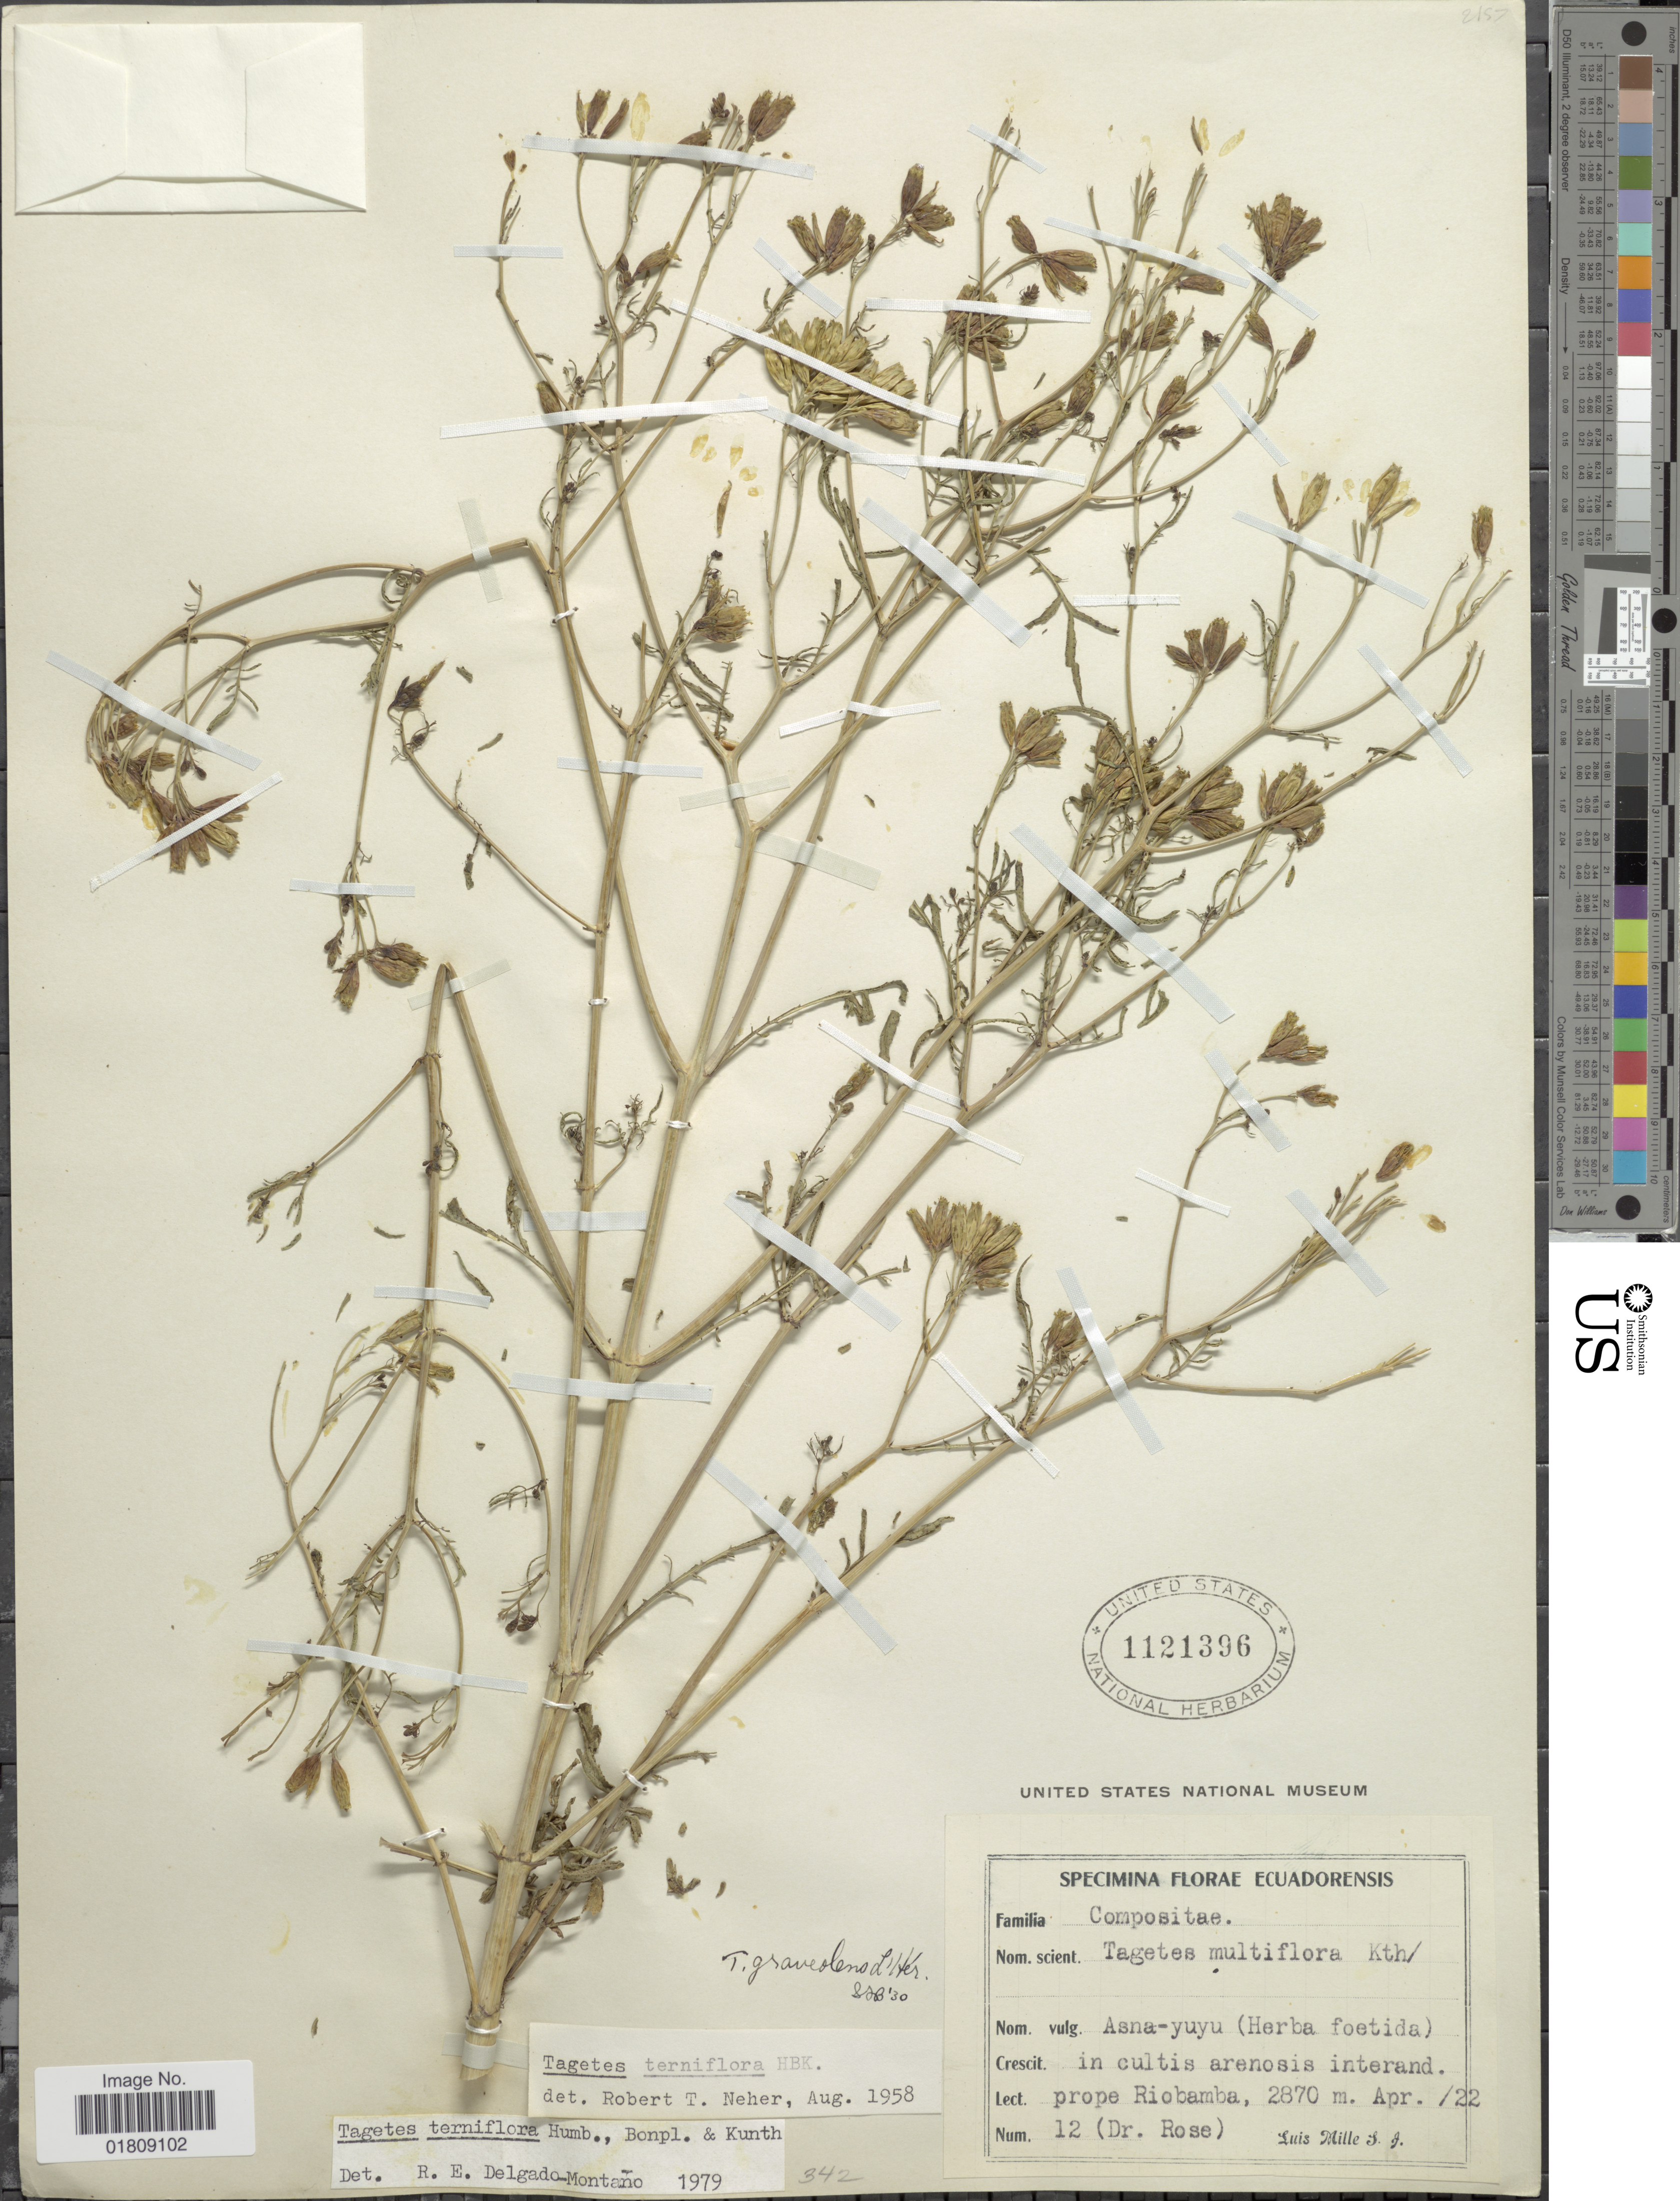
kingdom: Plantae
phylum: Tracheophyta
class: Magnoliopsida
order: Asterales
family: Asteraceae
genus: Tagetes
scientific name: Tagetes terniflora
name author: Kunth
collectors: L. Mille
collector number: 12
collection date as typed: Transcribed d/m/y: /4/22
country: Ecuador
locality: Prope Riobamba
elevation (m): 2870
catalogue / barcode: US 1121396